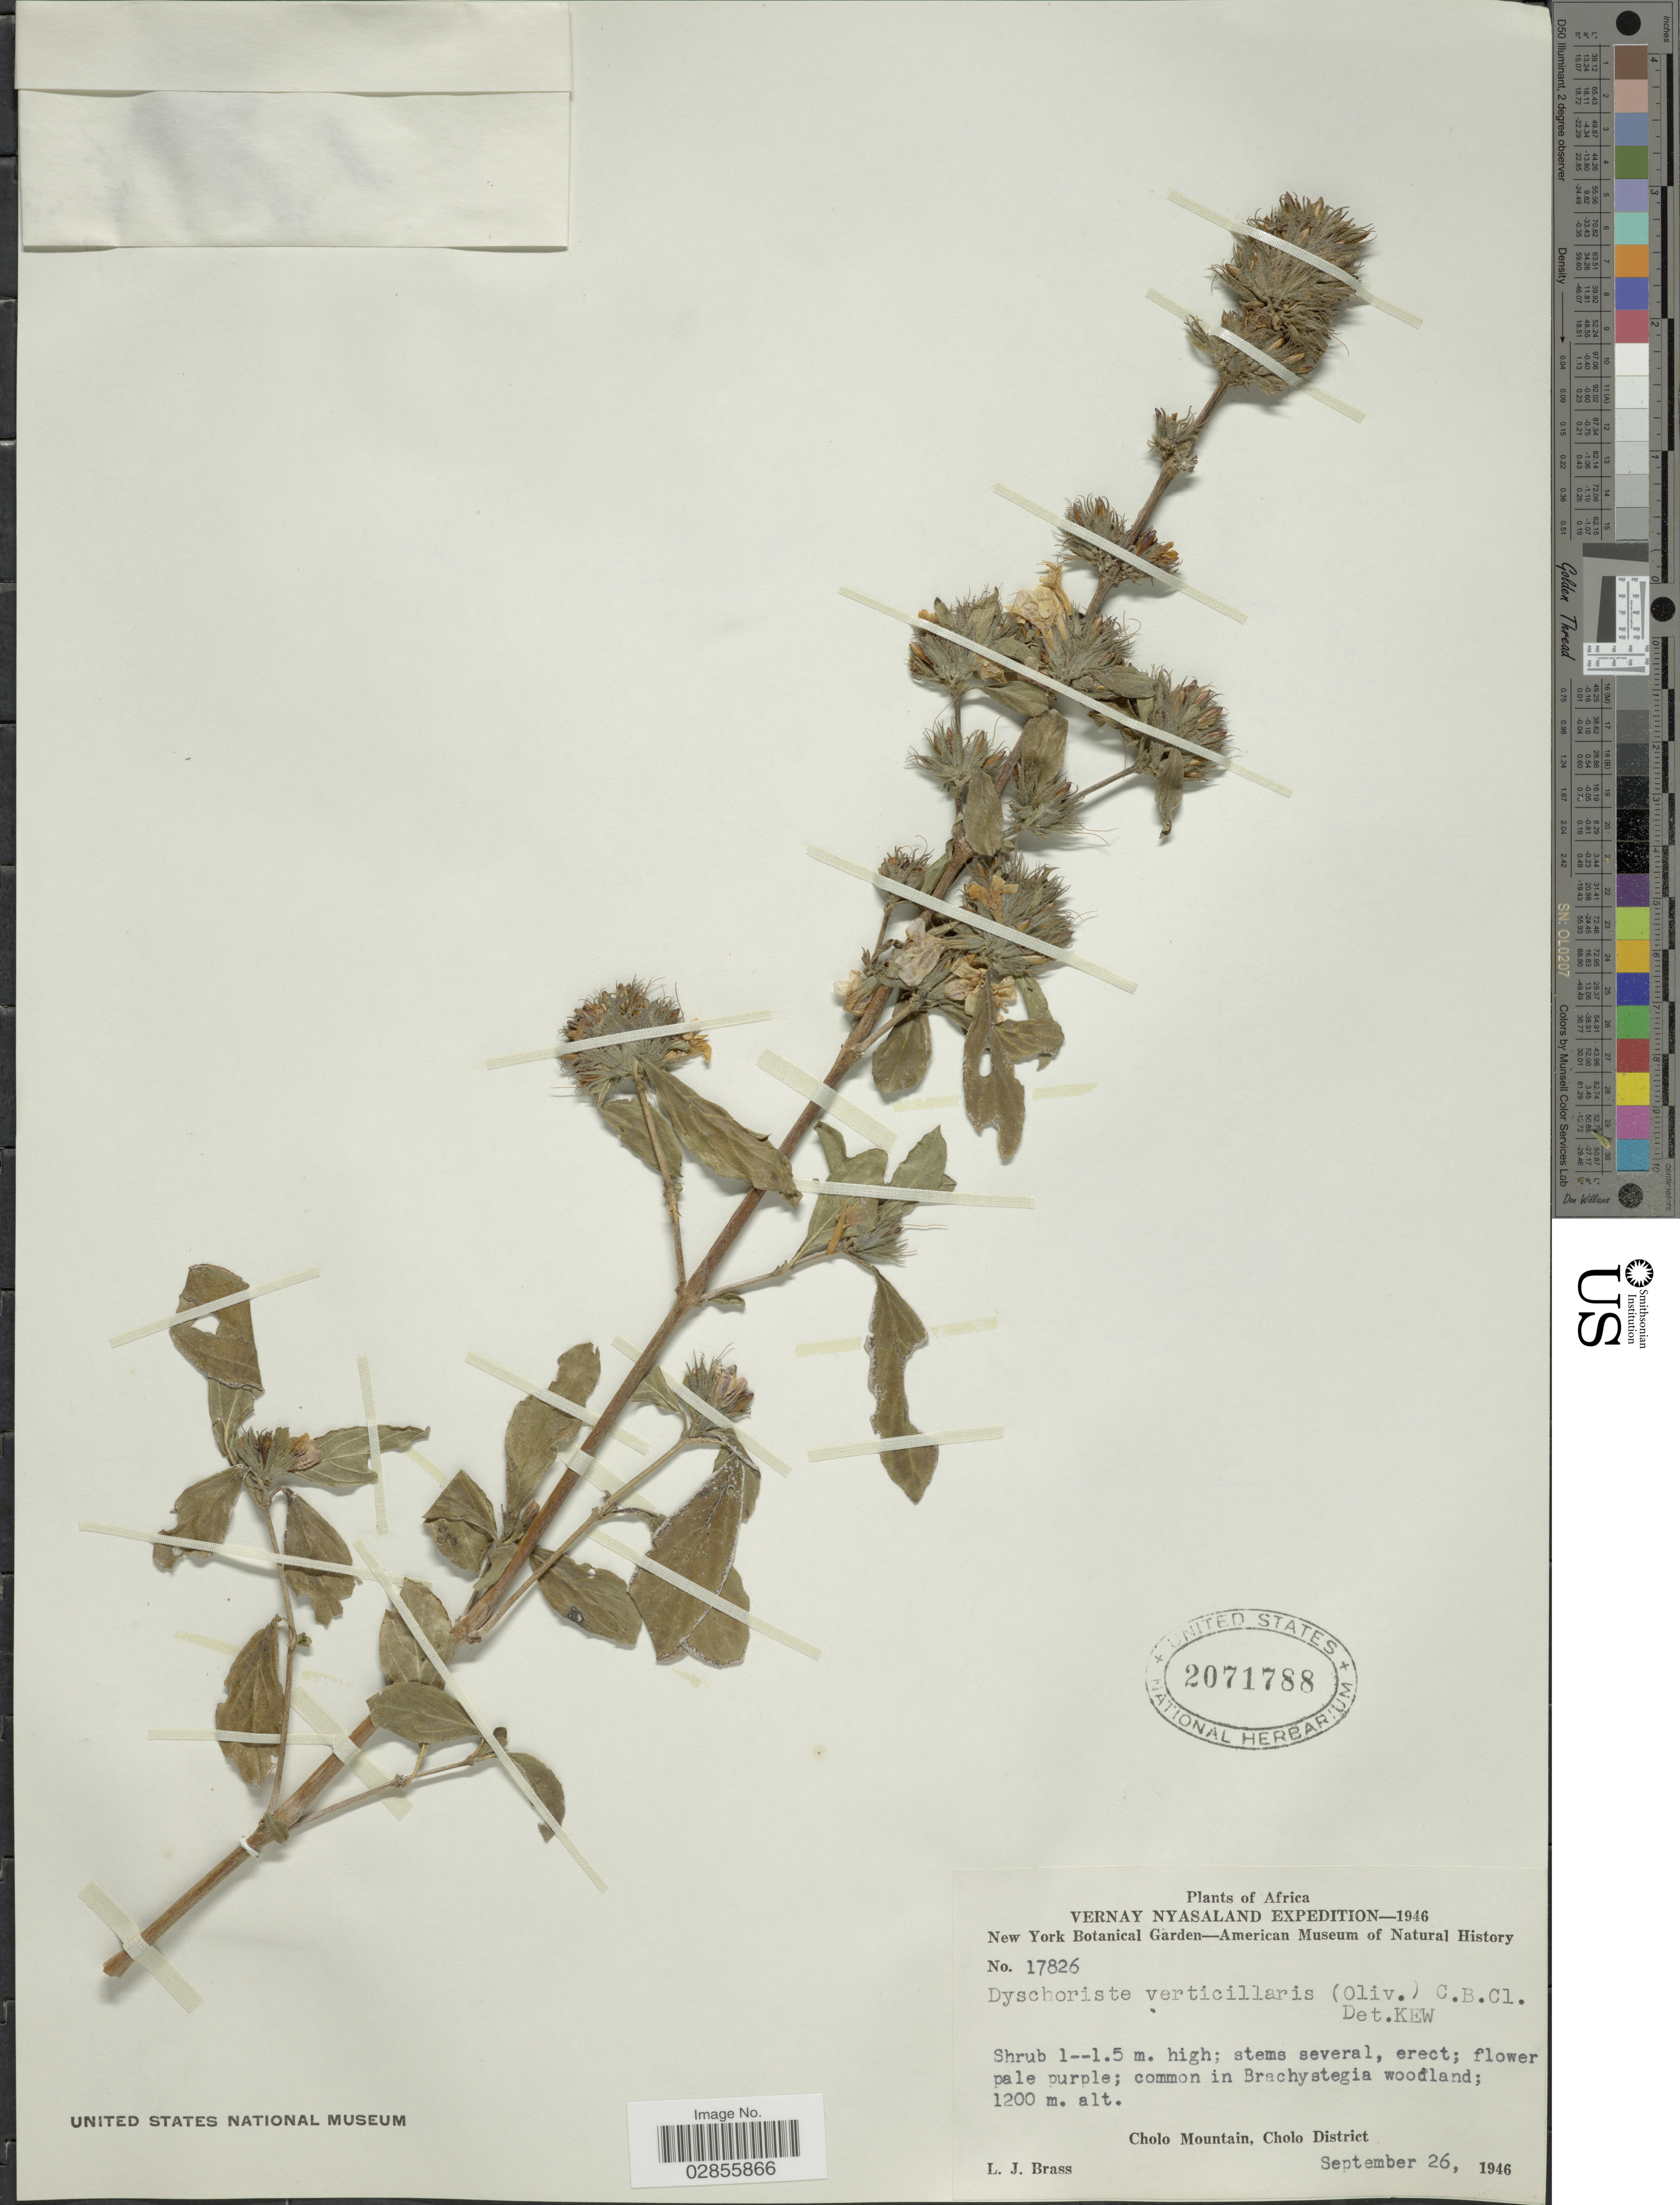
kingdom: Plantae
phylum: Tracheophyta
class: Magnoliopsida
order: Lamiales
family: Acanthaceae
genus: Dyschoriste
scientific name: Dyschoriste trichocalyx subsp. verticillaris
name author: (C.B. Clarke) Vollesen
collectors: L. J. Brass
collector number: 17826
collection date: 1946-09-26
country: Malawi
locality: Vernay Nyasaland. Cholo Mountain, Cholo District.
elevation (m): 1200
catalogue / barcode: US 2071788